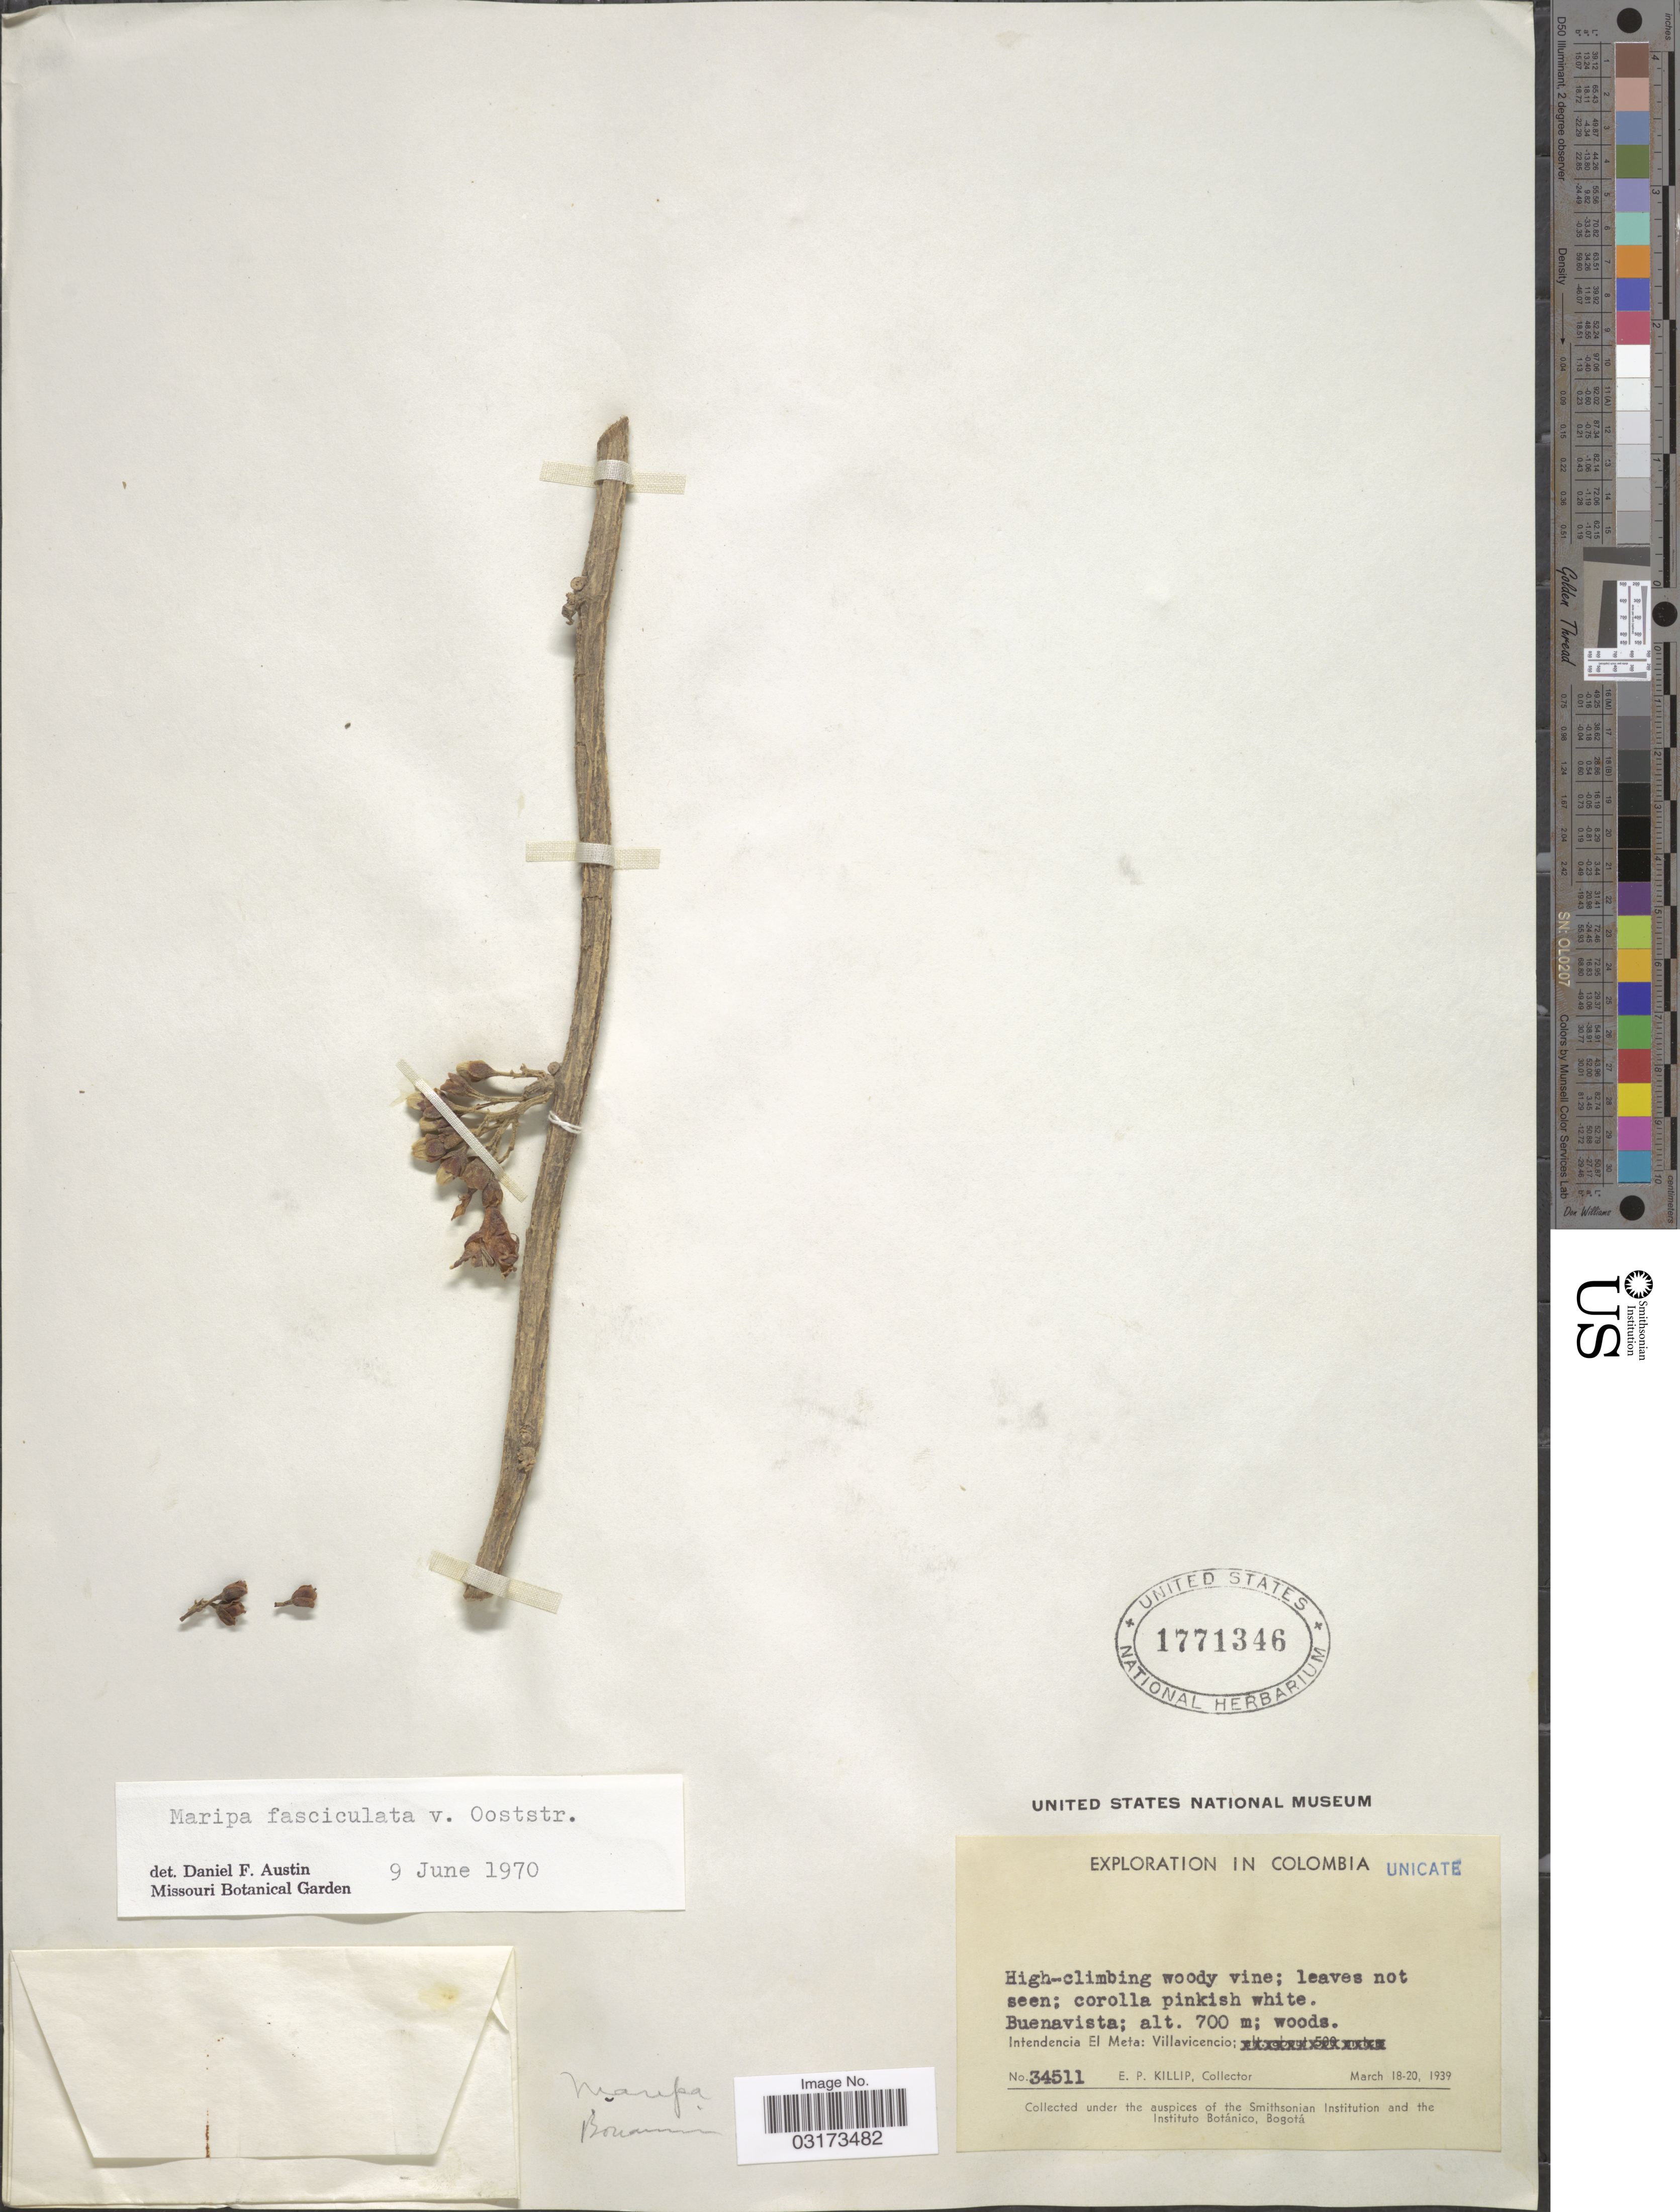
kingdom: Plantae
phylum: Tracheophyta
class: Magnoliopsida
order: Solanales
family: Convolvulaceae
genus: Maripa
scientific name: Maripa fasciculata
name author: Ooststr.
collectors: E. P. Killip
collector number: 34511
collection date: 1939-03-18/1939-03-20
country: Colombia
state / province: Meta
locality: Buenavista. Intendencia El Meta: Villavicencio.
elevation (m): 700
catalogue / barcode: US 1771346